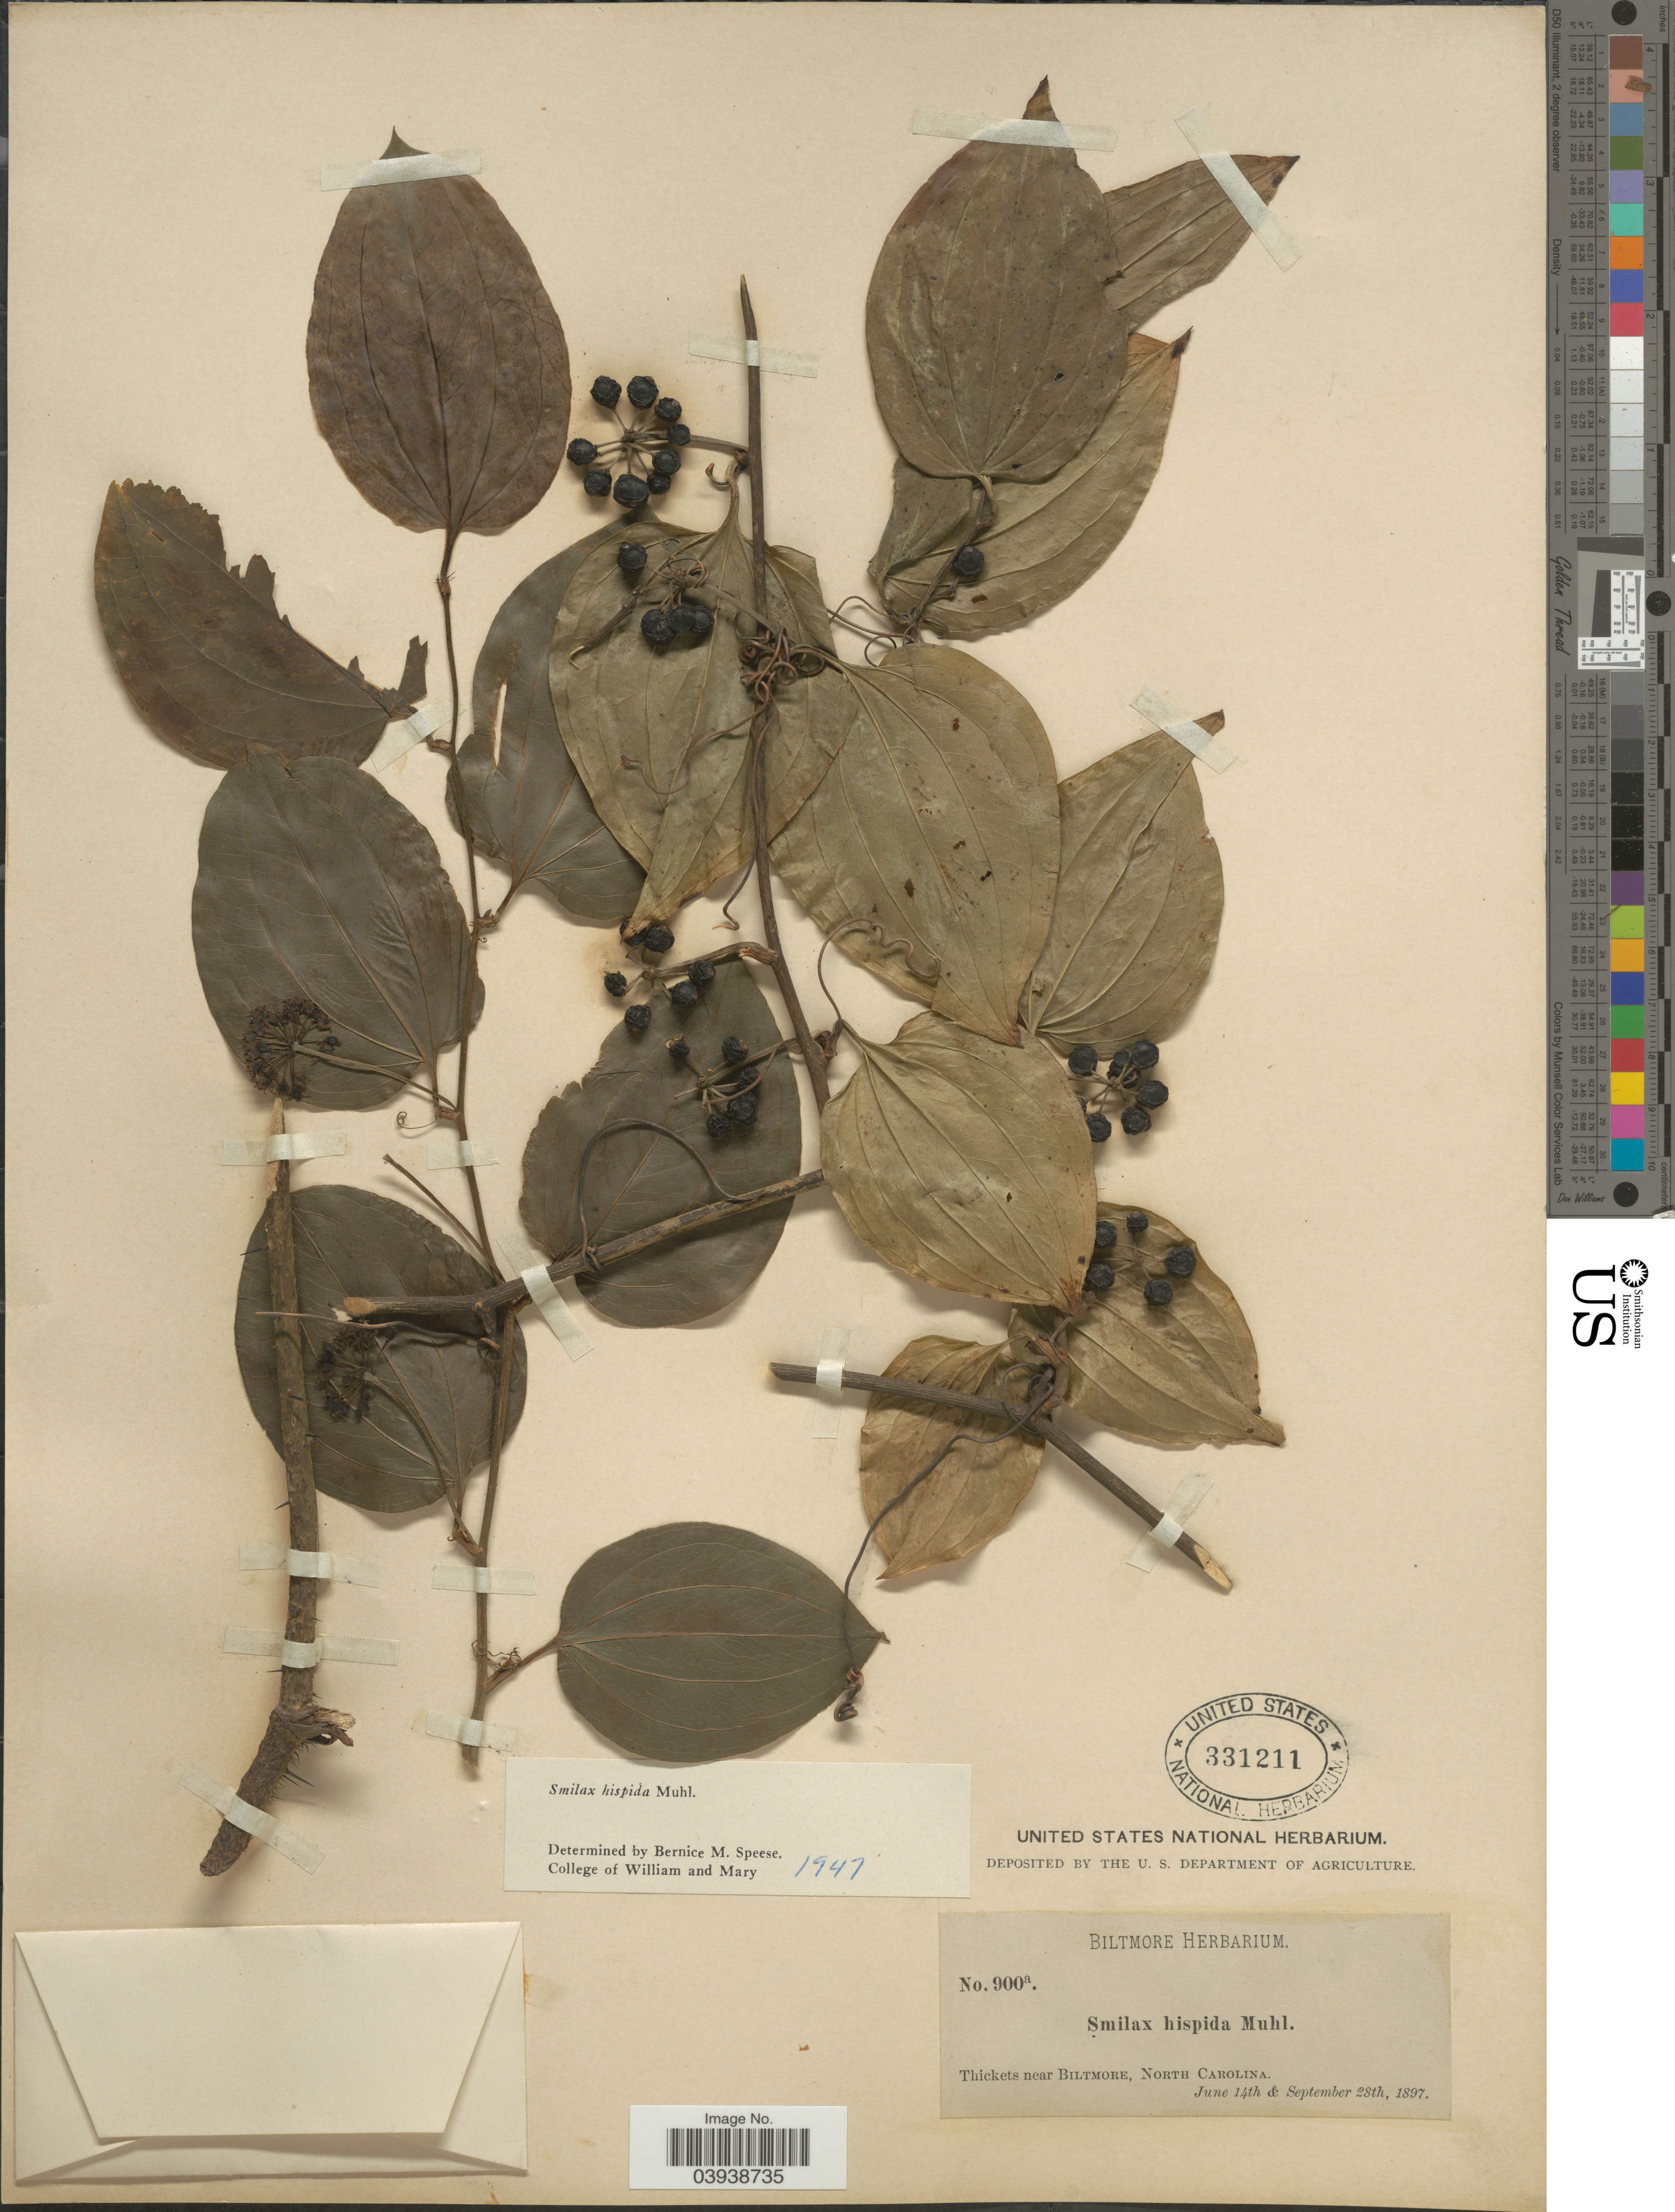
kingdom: Plantae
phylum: Tracheophyta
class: Liliopsida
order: Liliales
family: Smilacaceae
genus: Smilax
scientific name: Smilax hispida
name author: Raf.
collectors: ex herb. Biltmore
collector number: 900a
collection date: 1897-06-14/1897-09-28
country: United States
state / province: North Carolina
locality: Biltmore.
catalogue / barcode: US 331211